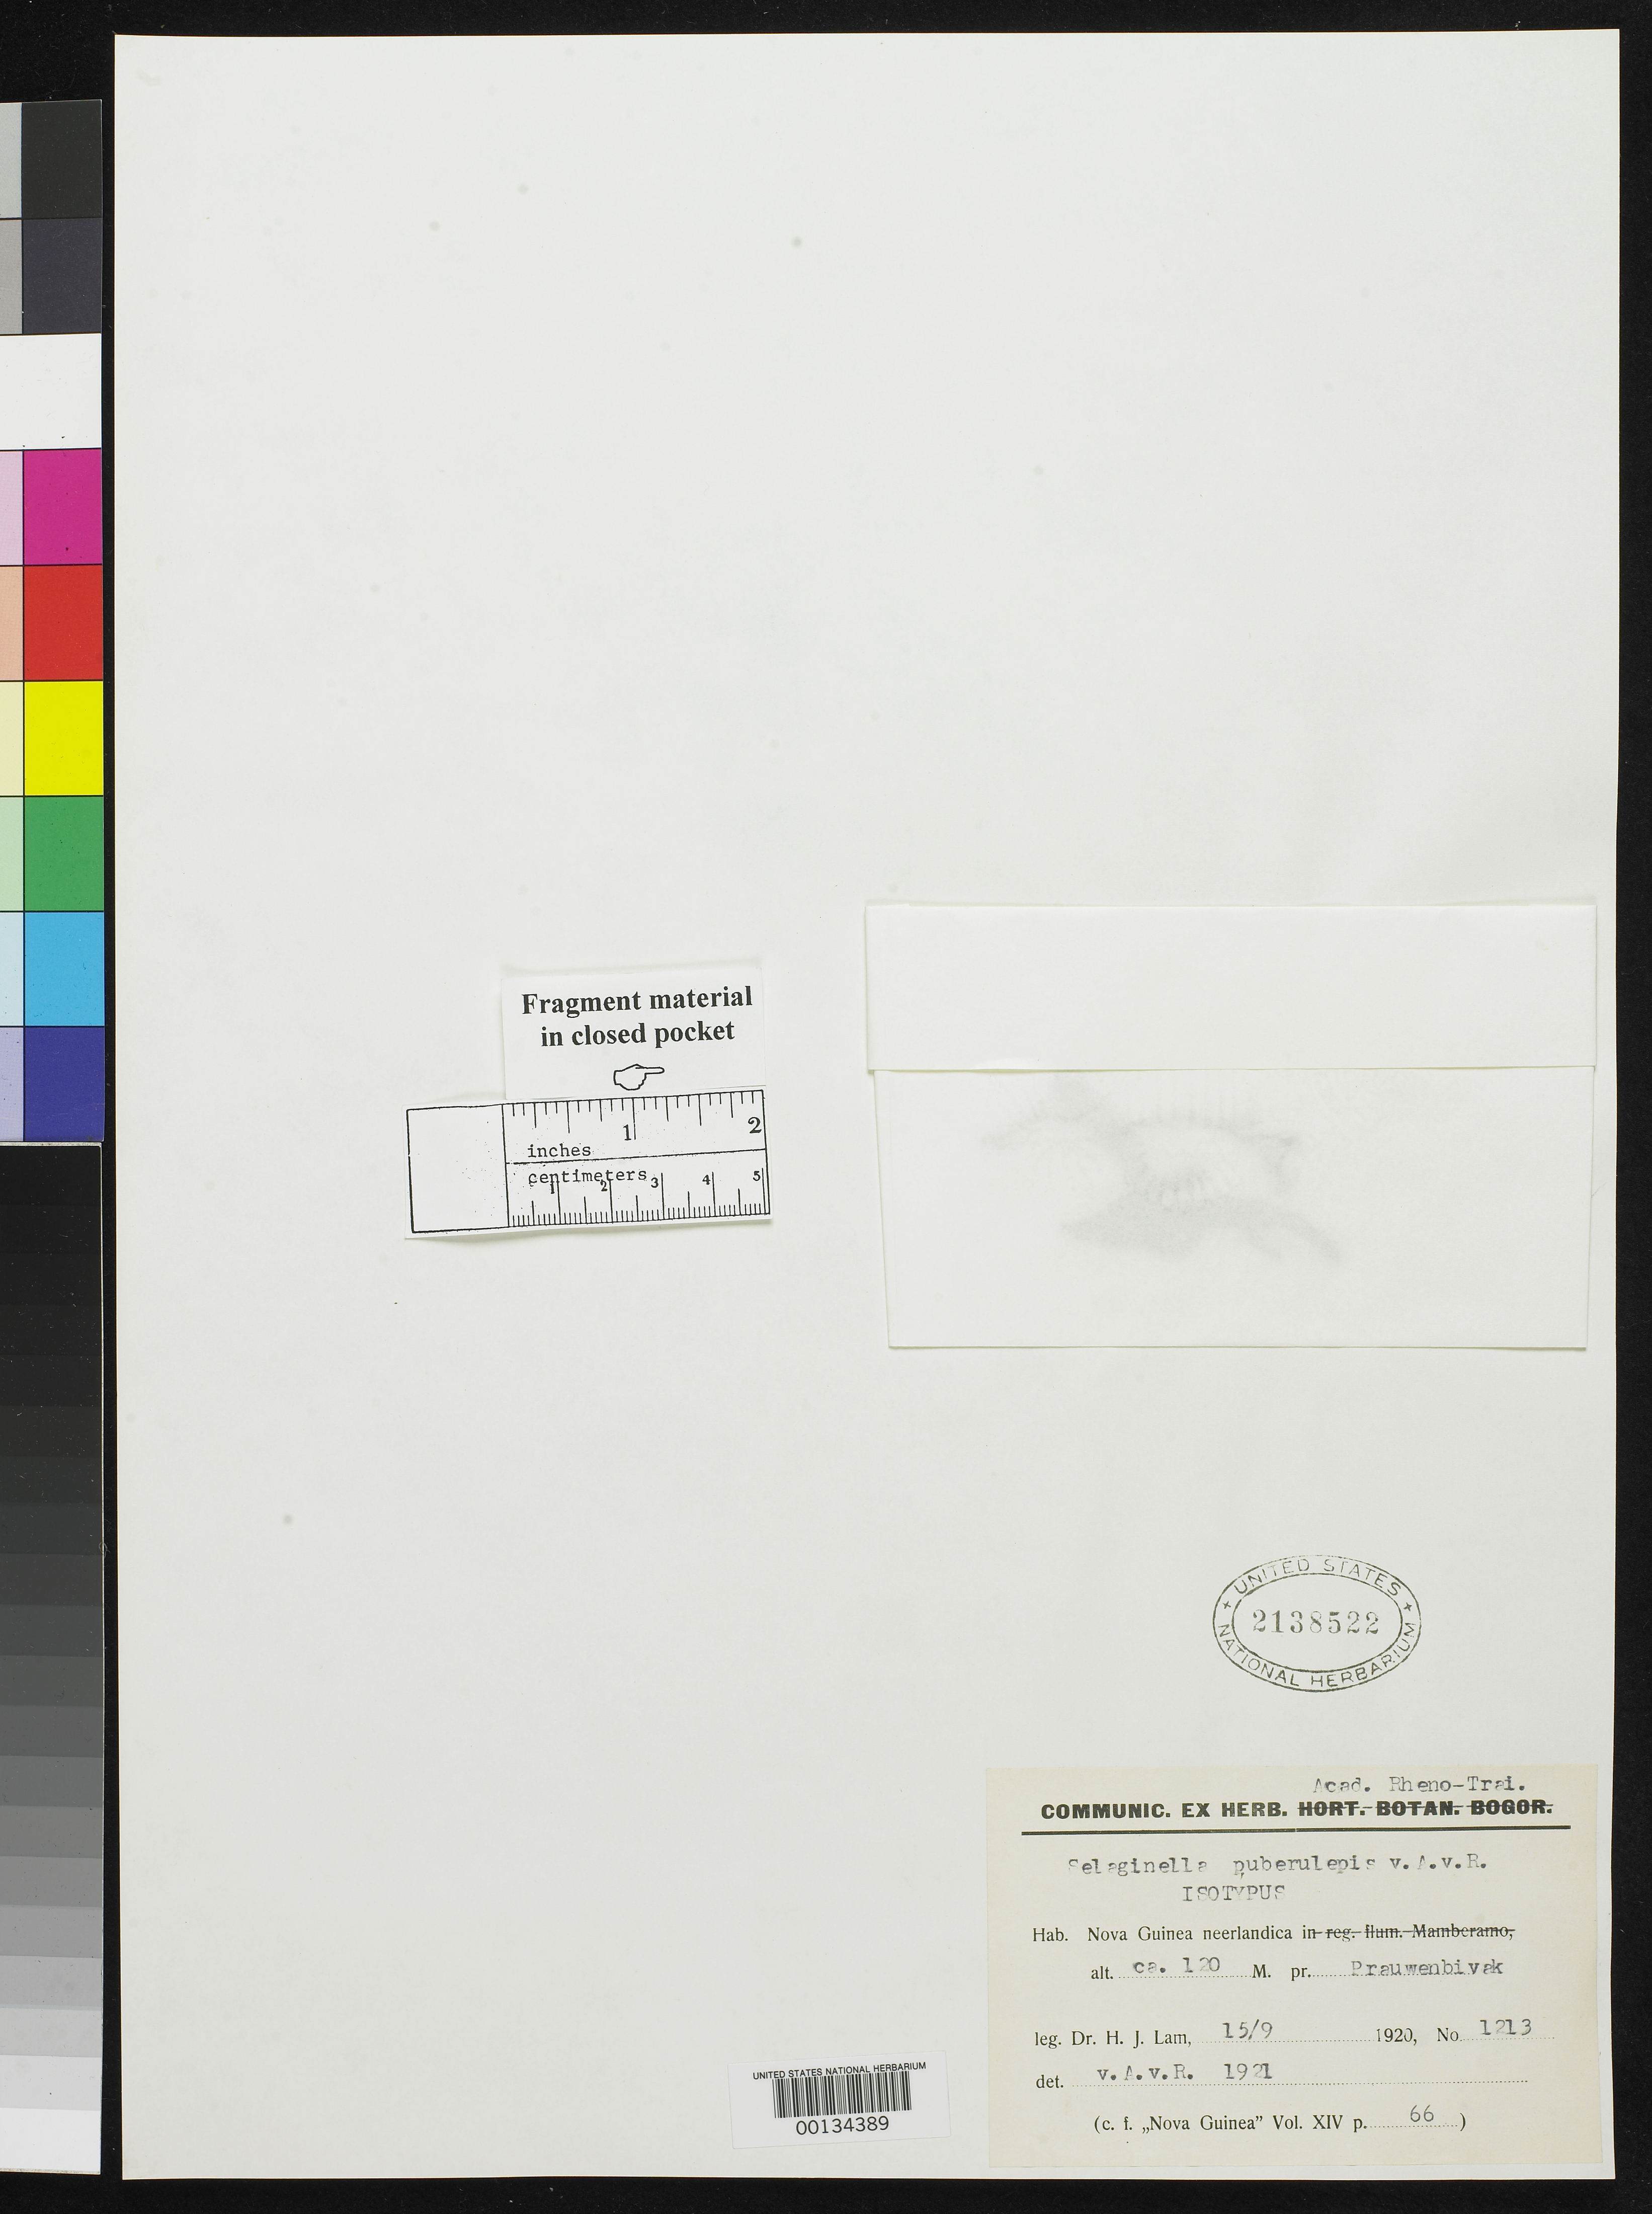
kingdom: Plantae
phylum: Tracheophyta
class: Lycopodiopsida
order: Selaginellales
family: Selaginellaceae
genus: Selaginella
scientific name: Selaginella puberulepis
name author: Alderw.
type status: Isotype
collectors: H. J. Lam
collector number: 1213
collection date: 1920-09-21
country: Indonesia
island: New Guinea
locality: Nova Guinea neerlandica, pr. Doormanrivier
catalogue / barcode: US 2138522